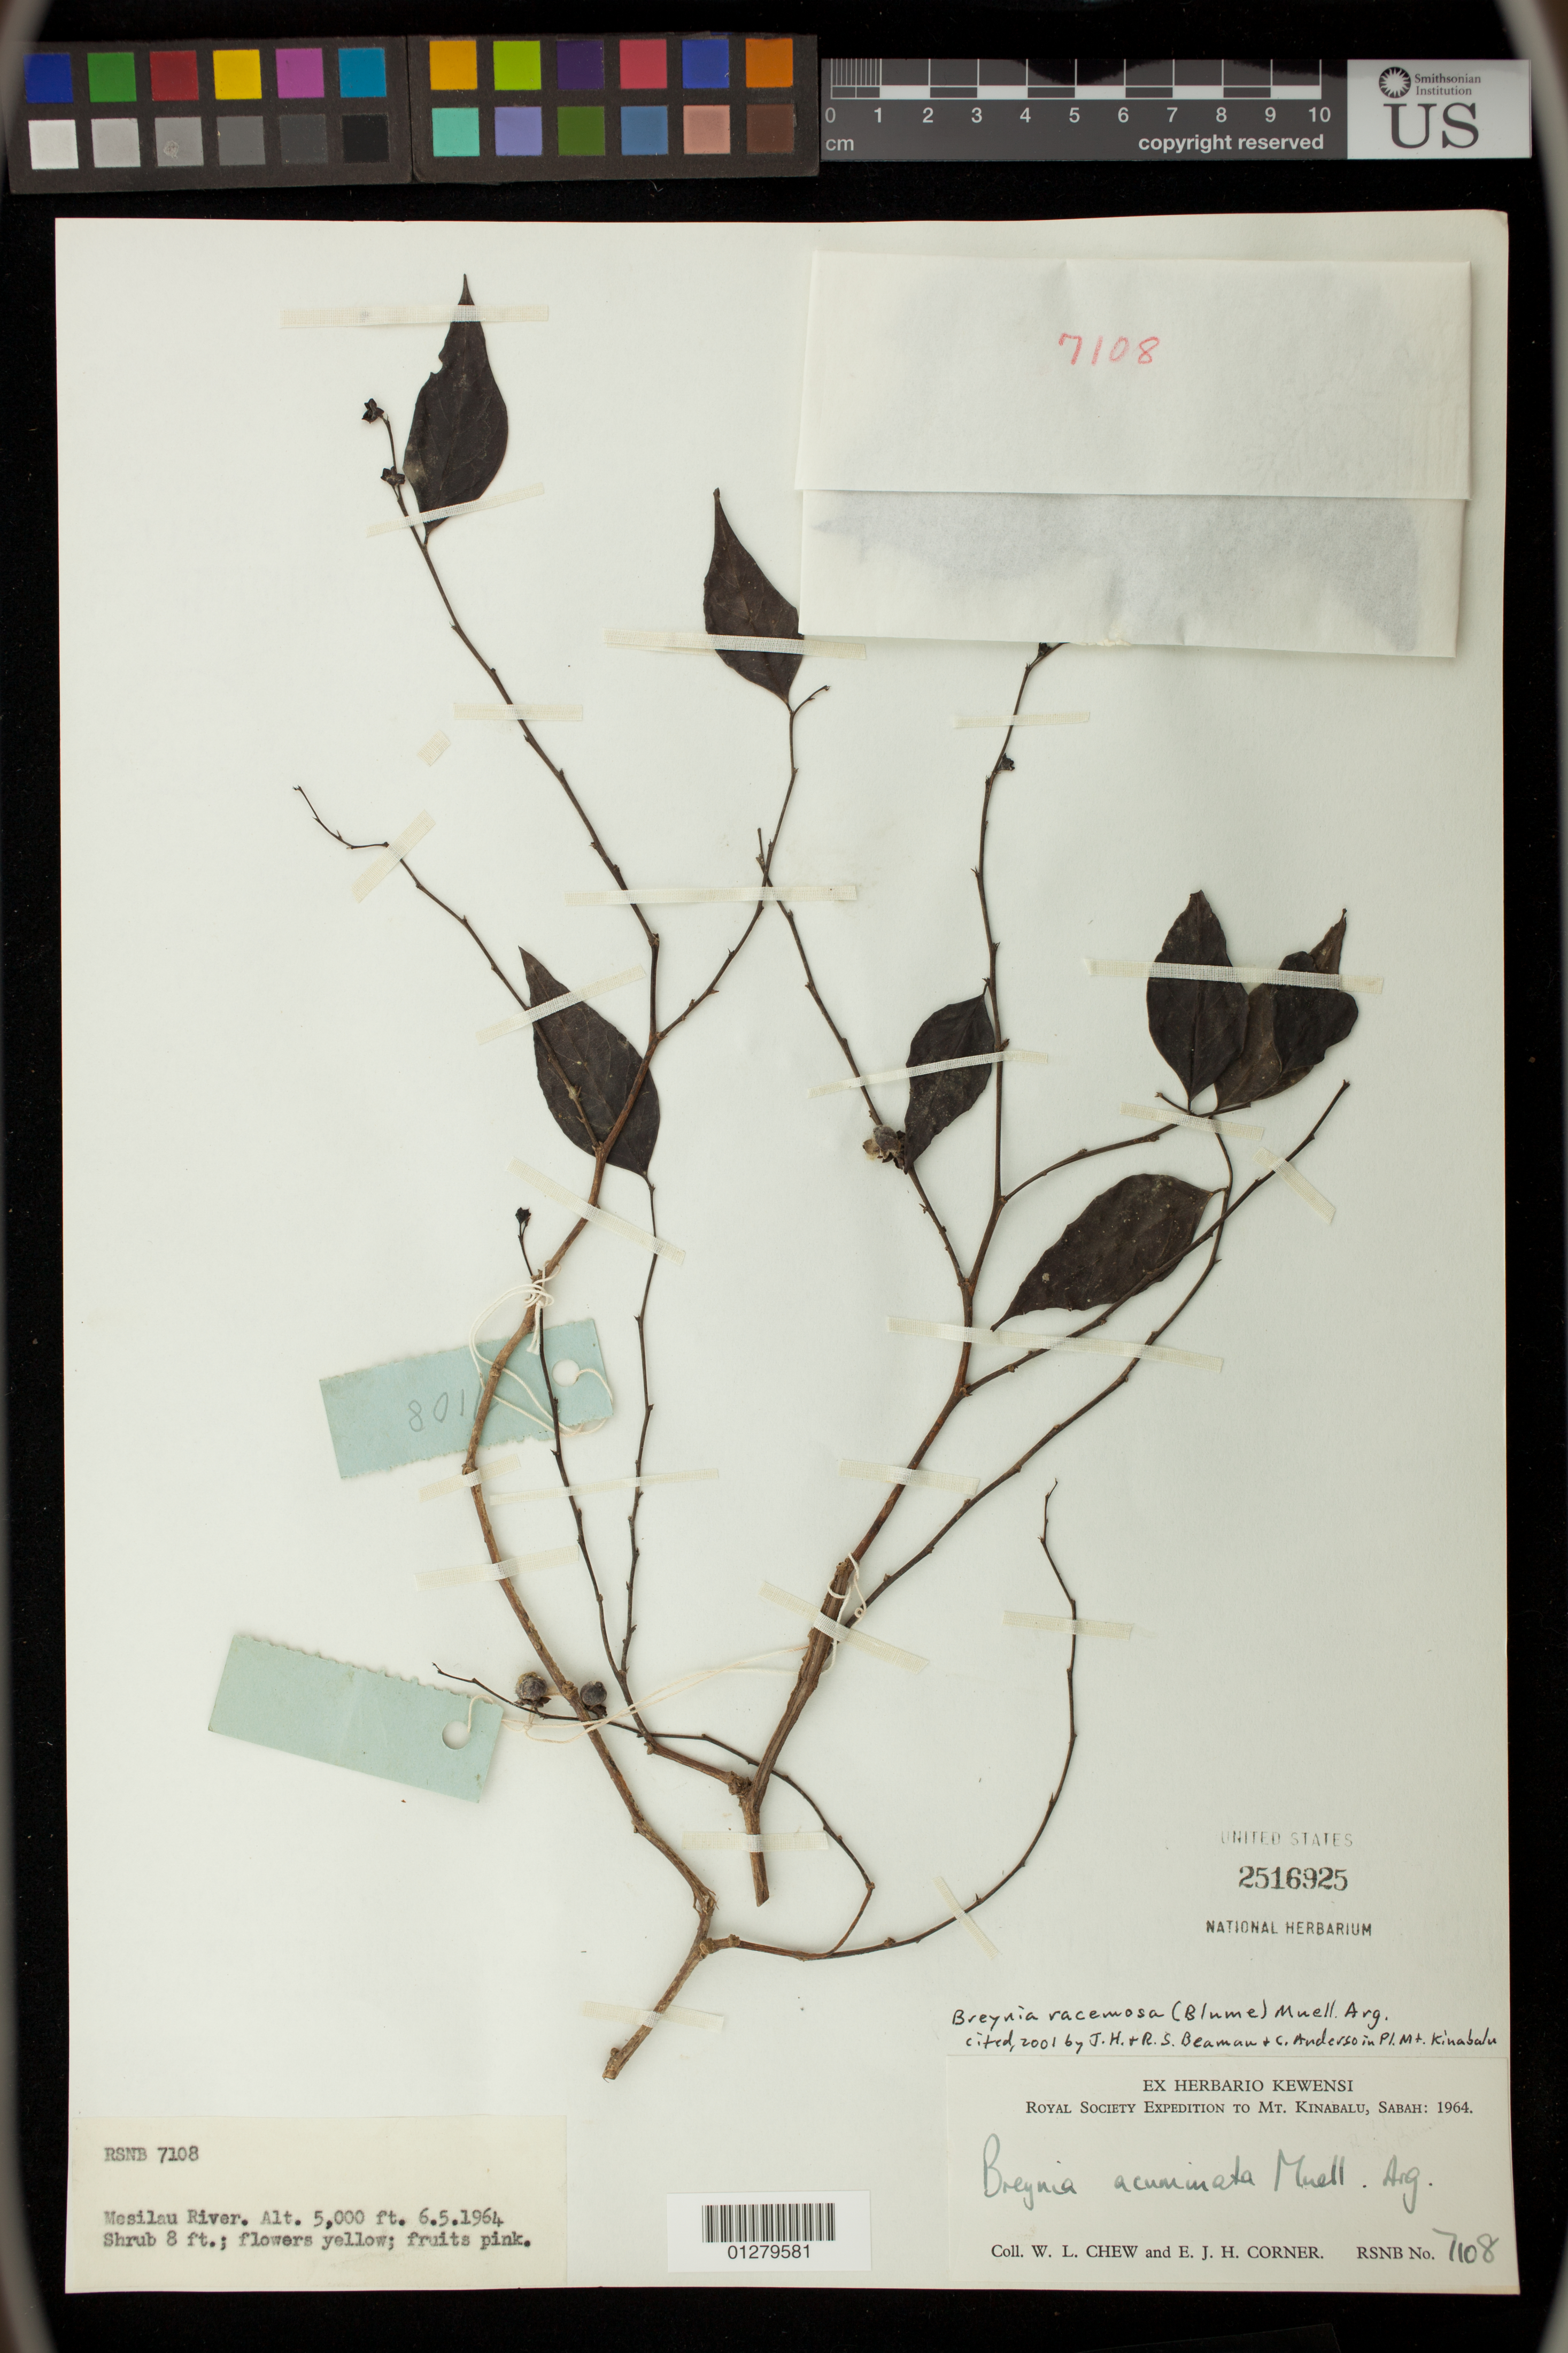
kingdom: Plantae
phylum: Tracheophyta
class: Magnoliopsida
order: Malpighiales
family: Phyllanthaceae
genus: Phyllanthus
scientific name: Phyllanthus reclinatus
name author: Roxb.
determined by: Wagner, W. L., (BOT), Smithsonian Institution - National Museum of Natural History (UNITED STATES)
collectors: W. Chew & E. Corner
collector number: RSNB 7108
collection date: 1964-05-06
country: Malaysia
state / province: Sabah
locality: Mount Kinabalu: Mesilau River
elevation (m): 5000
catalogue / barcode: US 2516925